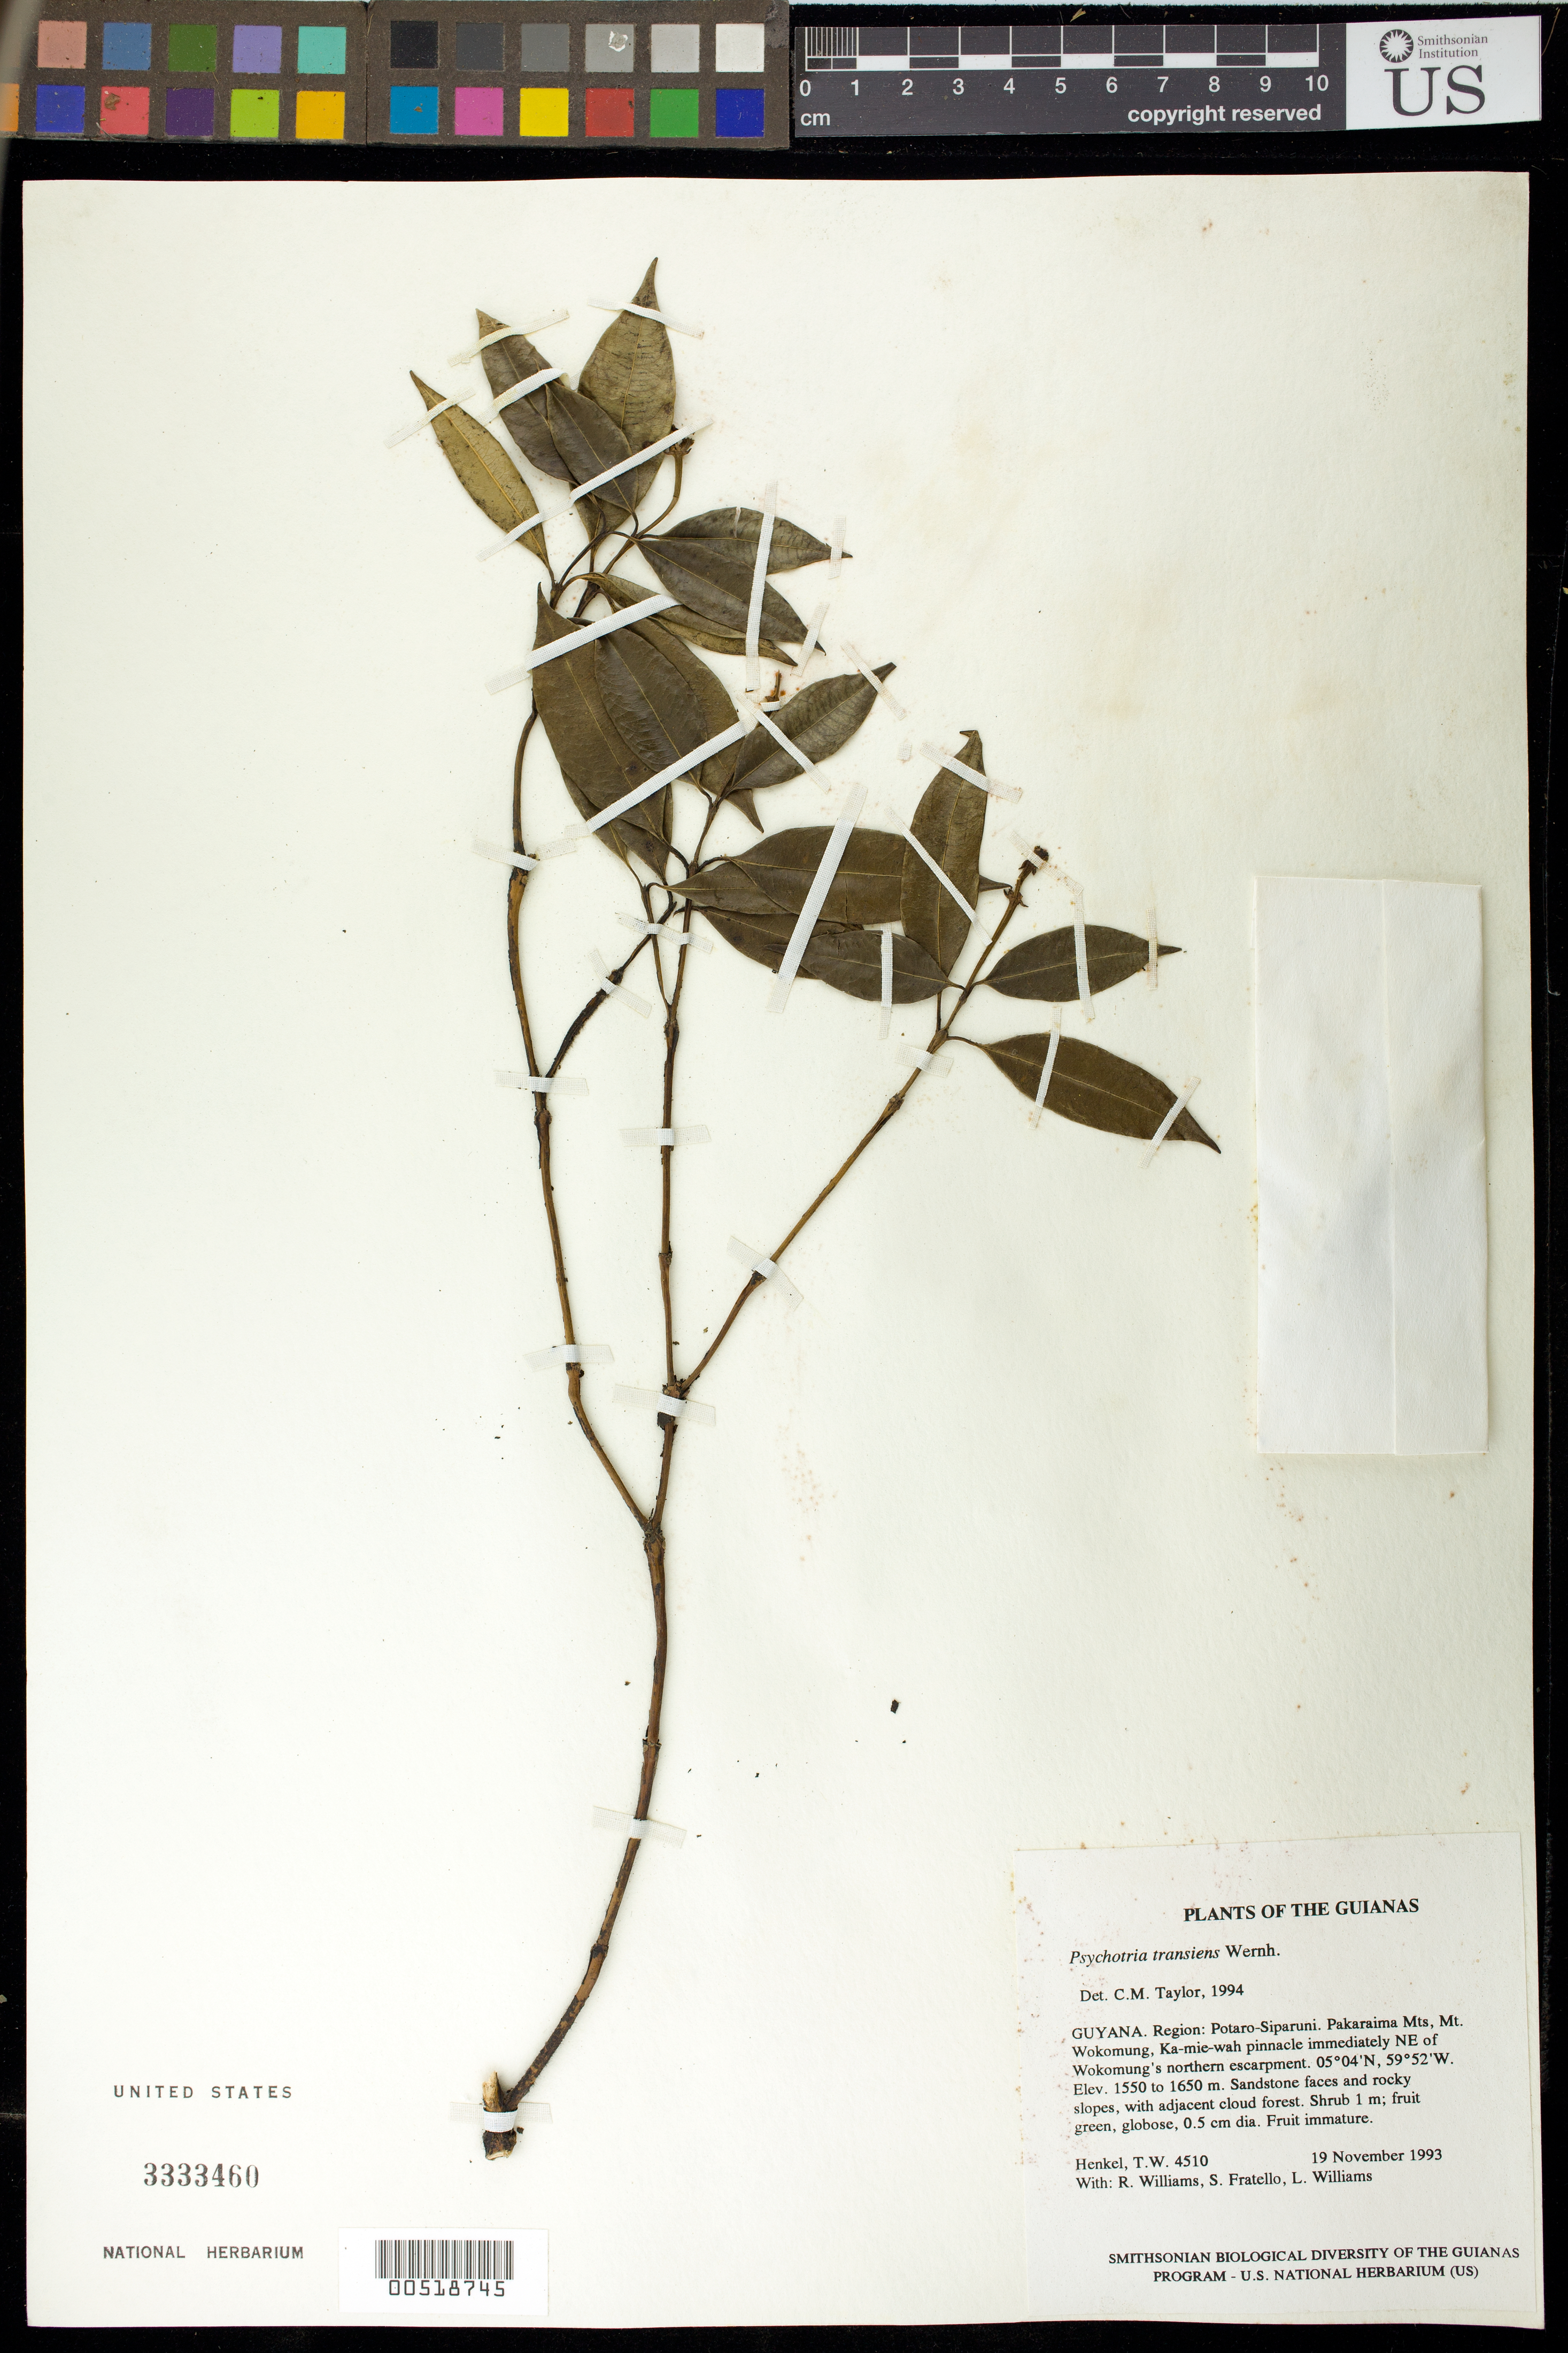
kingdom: Plantae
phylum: Tracheophyta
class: Magnoliopsida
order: Gentianales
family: Rubiaceae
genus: Palicourea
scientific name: Palicourea ernestii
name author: (K. Krause) Delprete & J.H. Kirkbr.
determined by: Kirkbride, J. H., Jr.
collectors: T. Henkel, R. Williams, S. Fratello & L. Williams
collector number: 4510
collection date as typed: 19 November 1993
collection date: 1993-11-19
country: Guyana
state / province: Potaro-Siparuni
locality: Pakaraima Mts, Mt. Wokomung, Ka-mie-wah pinnacle immediately NE of Wokomung's northern escarpment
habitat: Sandstone faces and rocky slopes, with adjacent cloud forest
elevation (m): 1550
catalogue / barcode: US 3333460